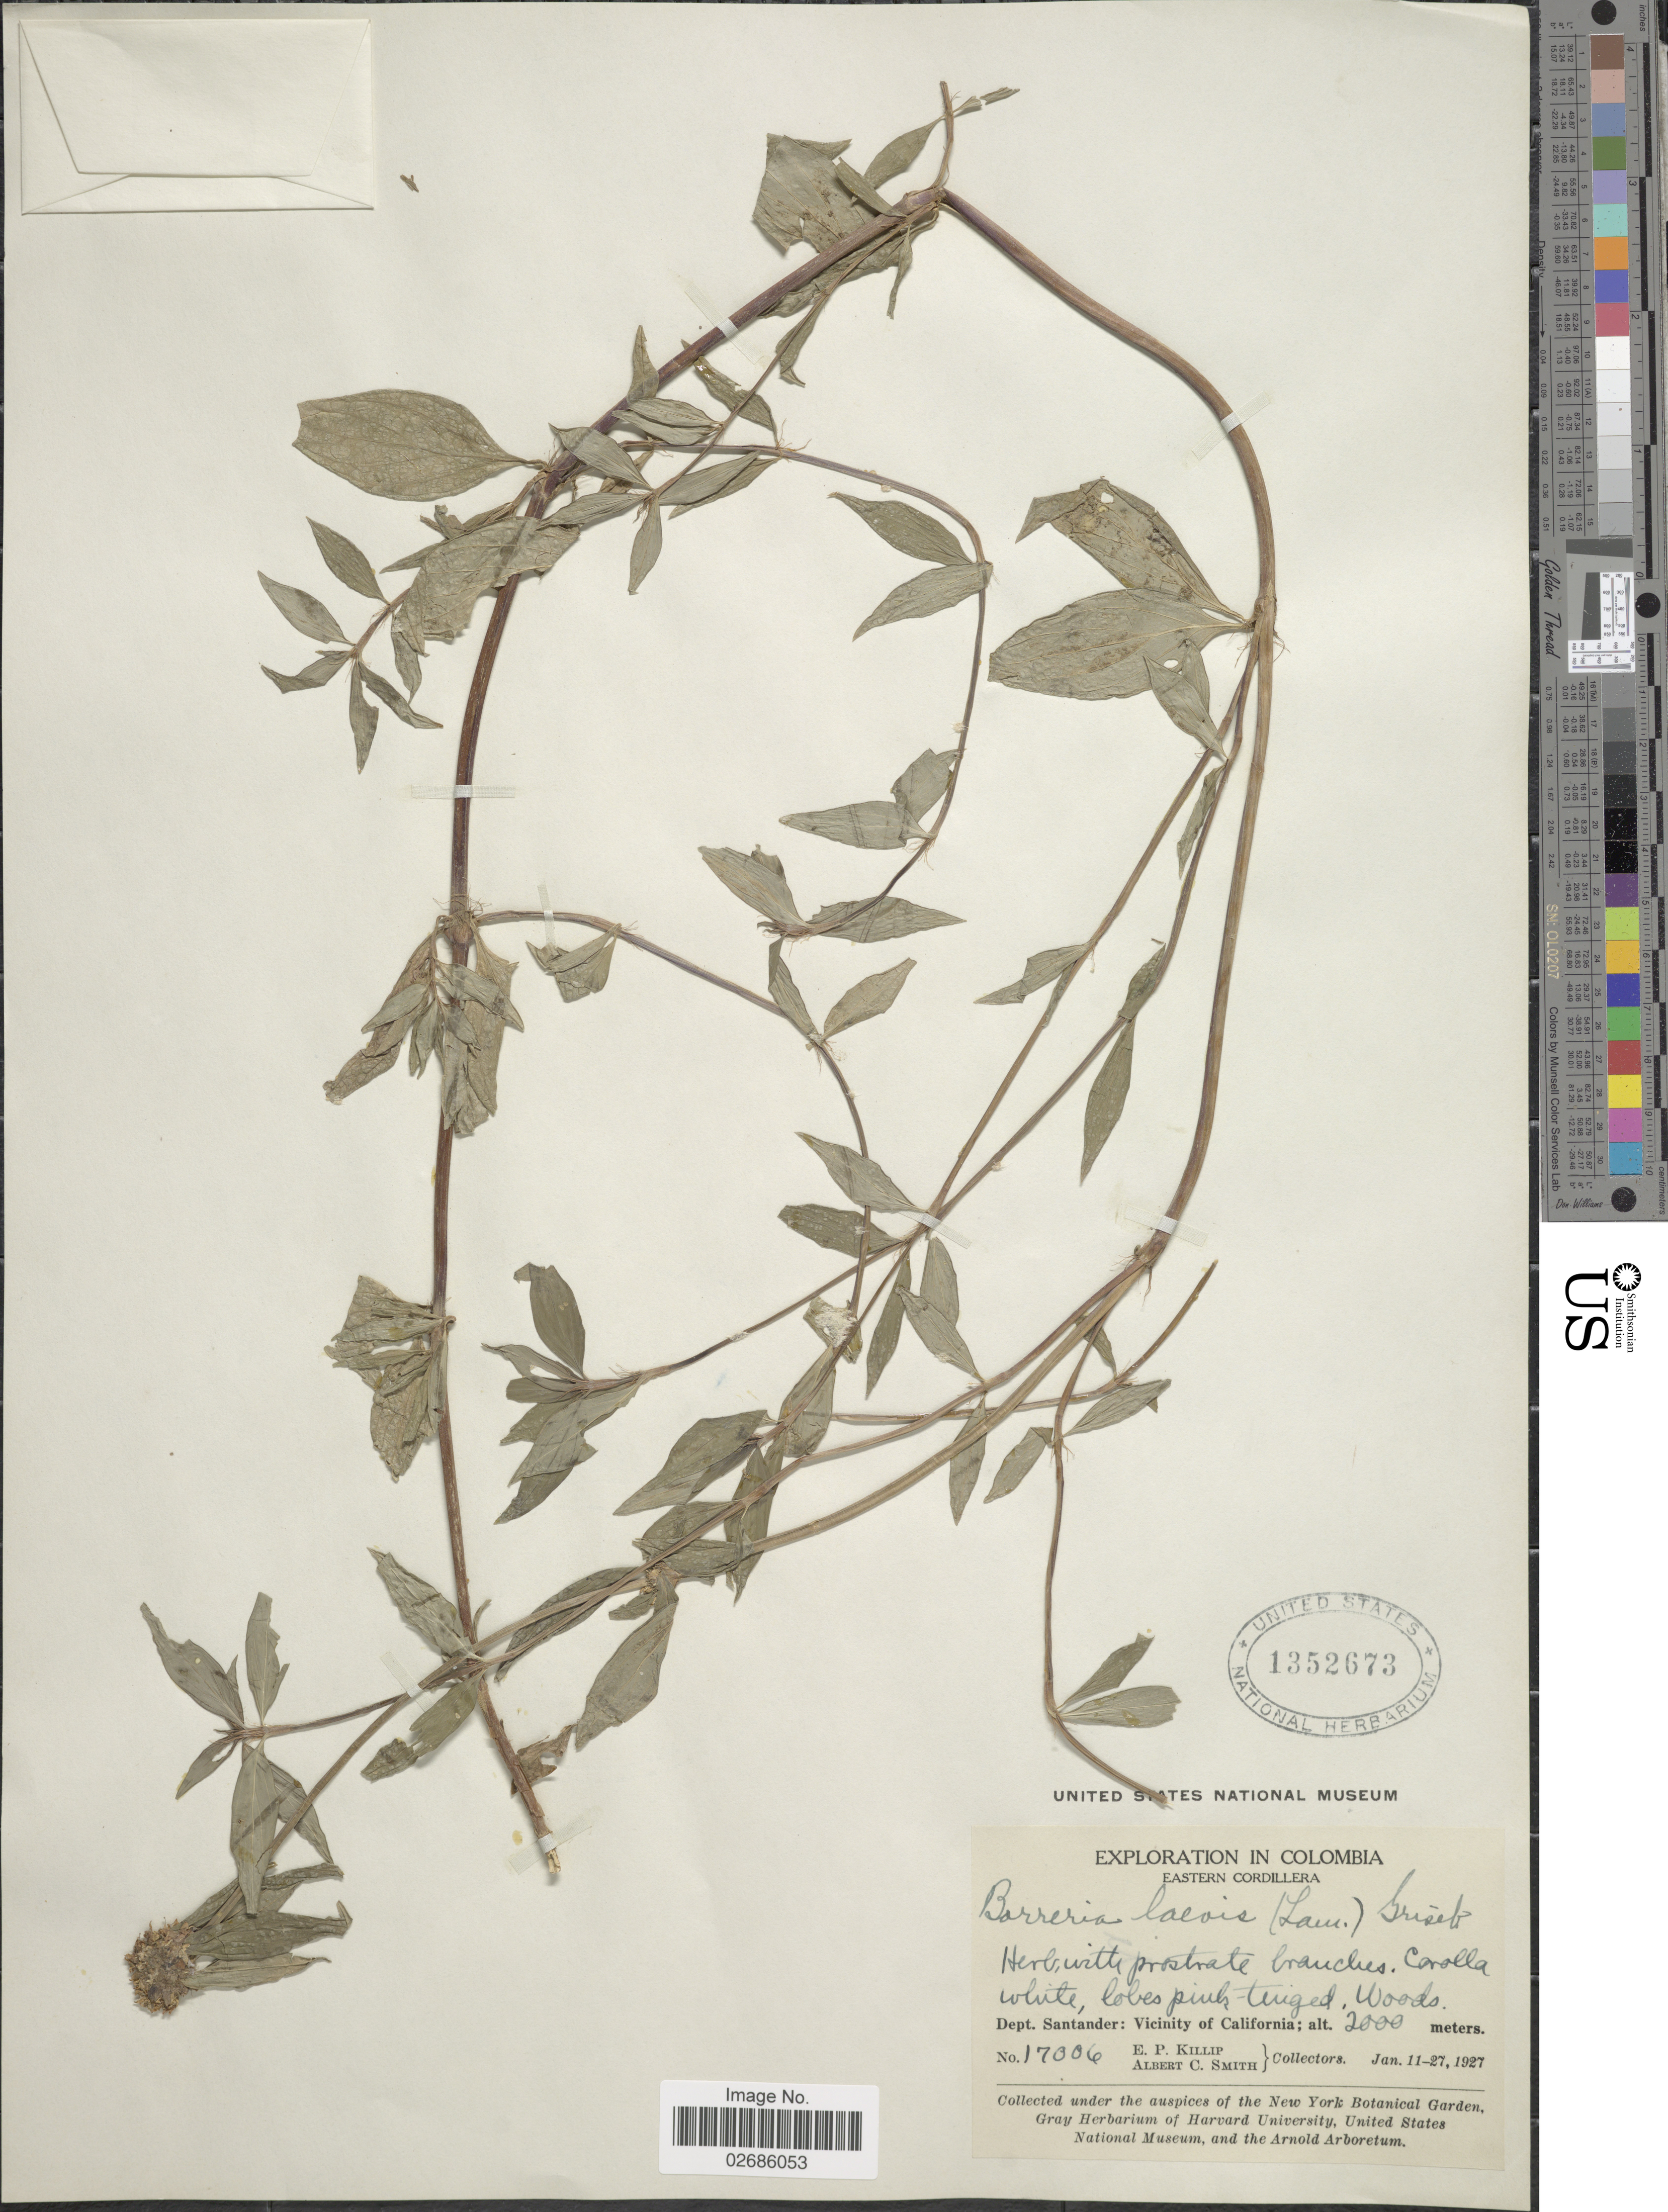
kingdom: Plantae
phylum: Tracheophyta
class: Magnoliopsida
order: Gentianales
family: Rubiaceae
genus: Borreria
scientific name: Borreria assurgens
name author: (Ruiz & Pav.) Griseb.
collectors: E. P. Killip & A. C. Smith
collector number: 17006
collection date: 1927-01-11/1927-01-27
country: Colombia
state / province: Santander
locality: Eastern Cordillera. Dep. Santander: Vicinity of California.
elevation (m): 2000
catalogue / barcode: US 1352673